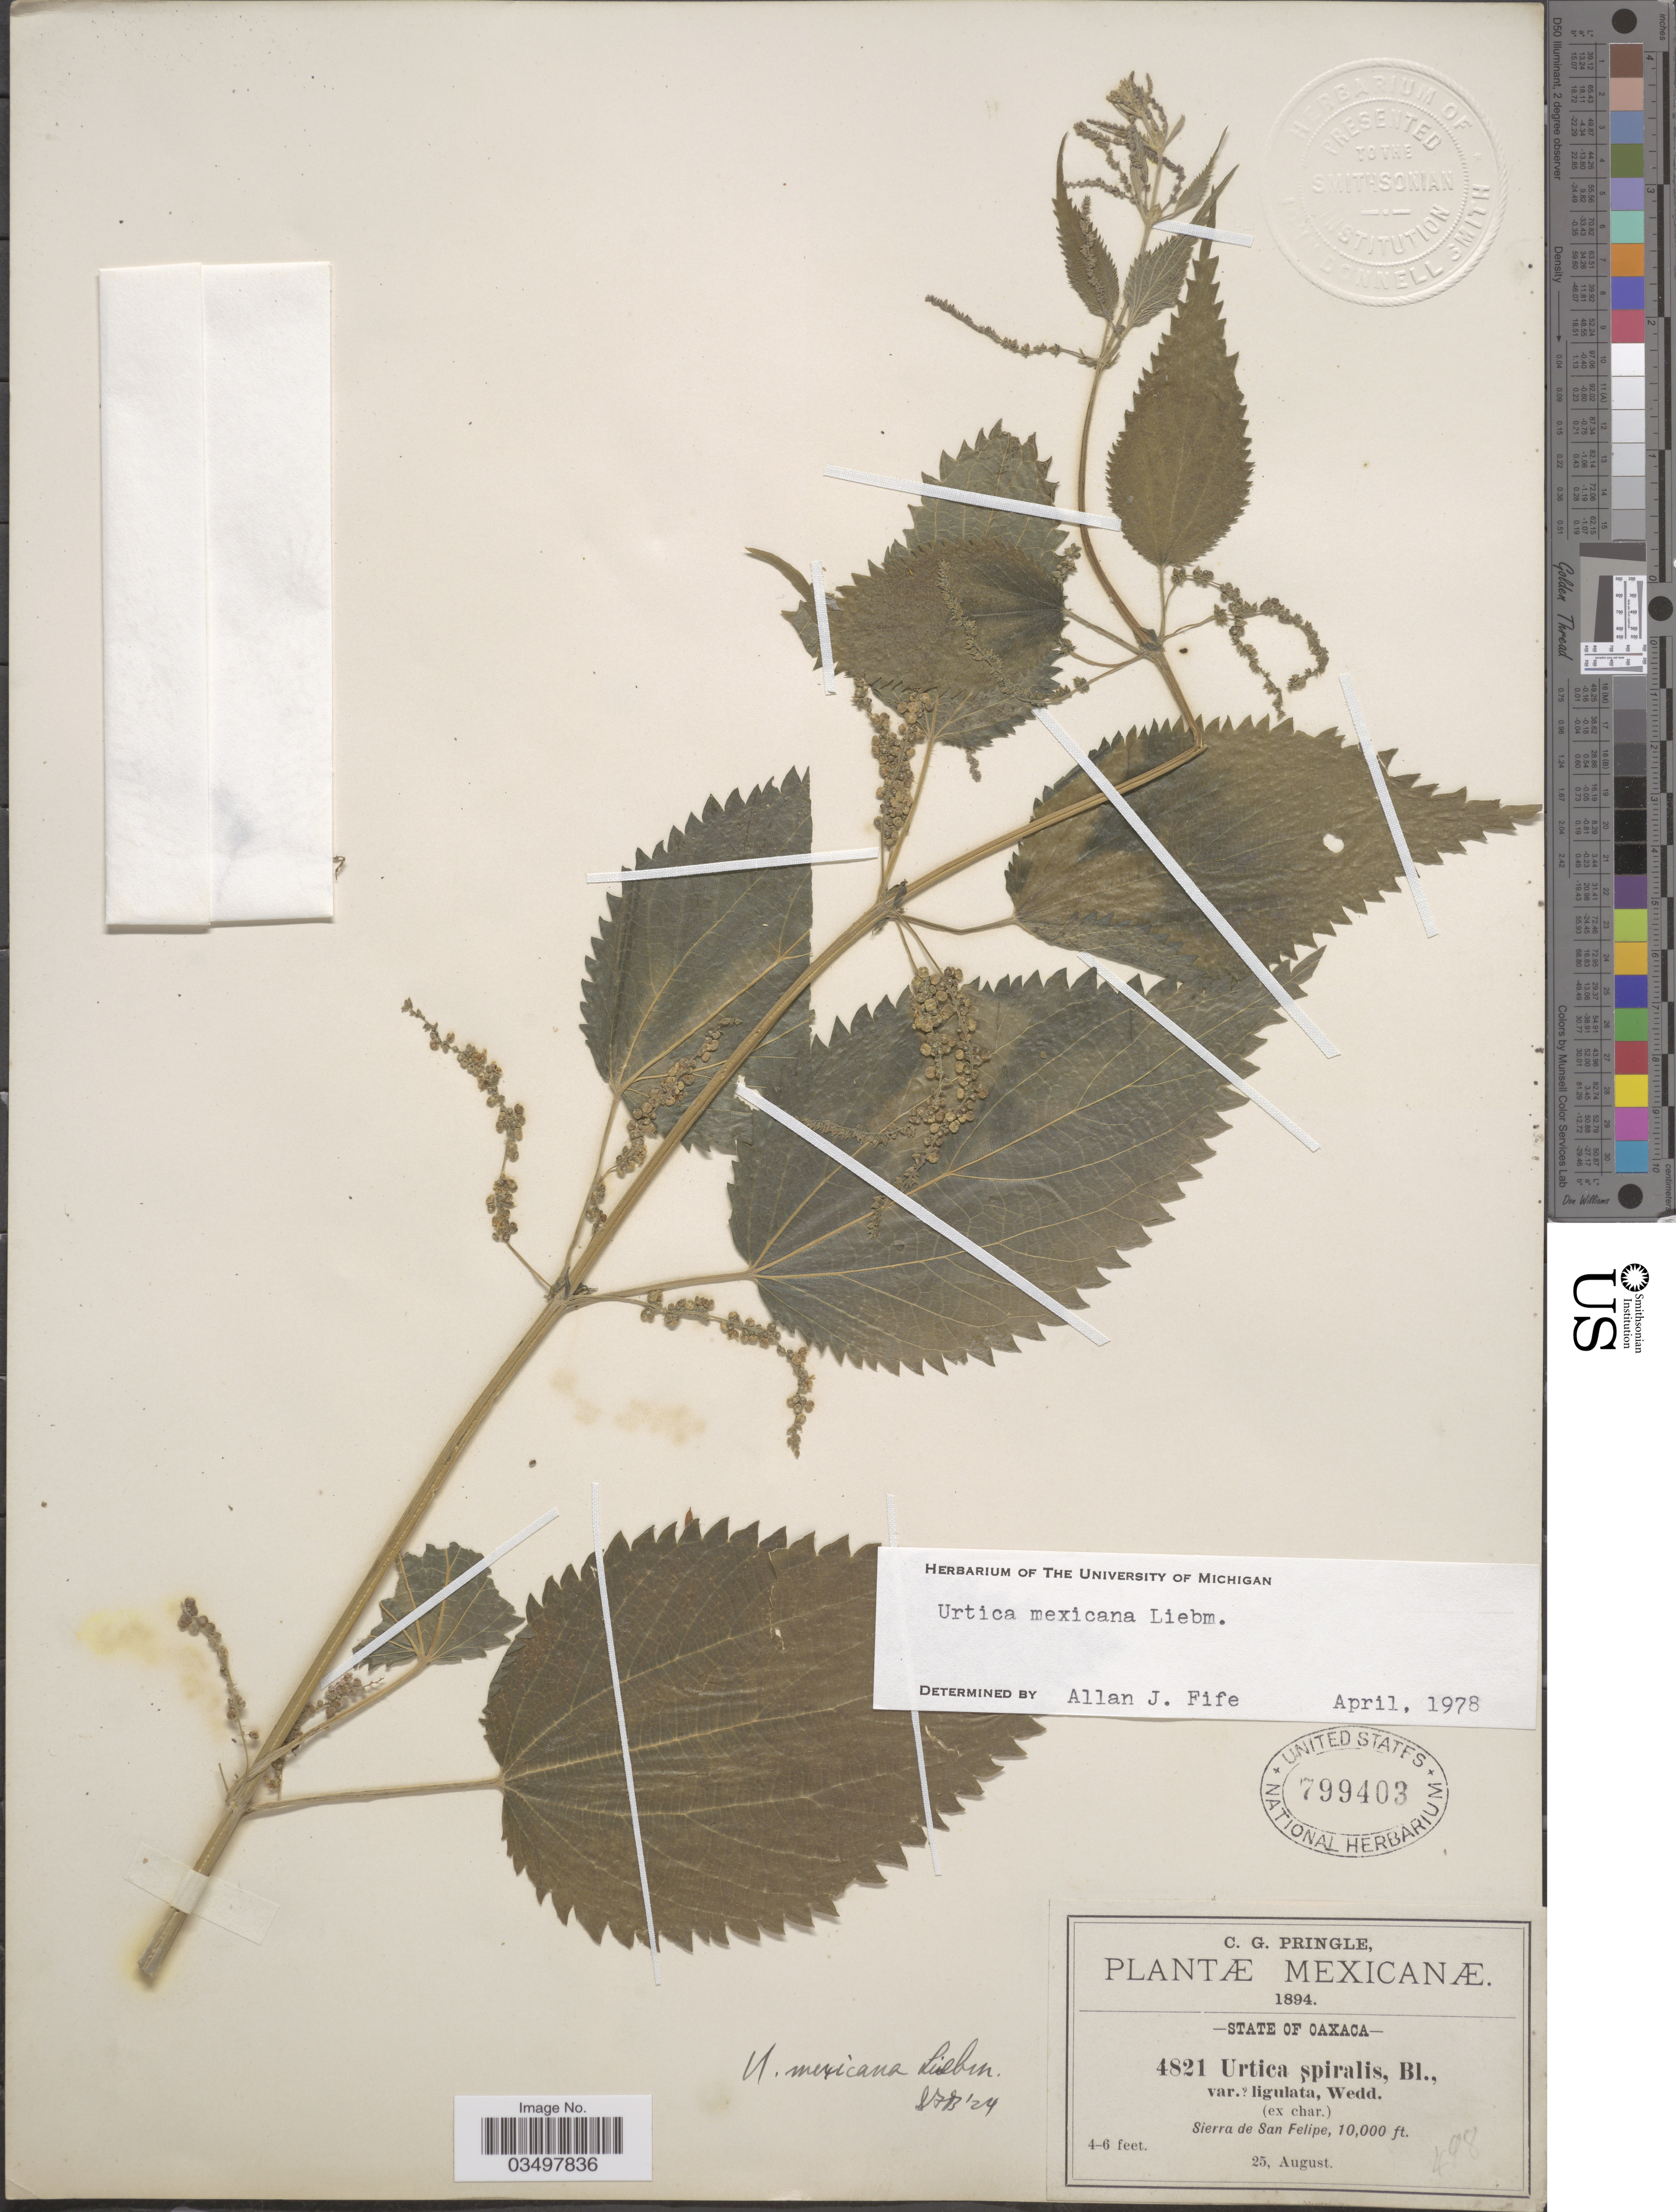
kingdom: Plantae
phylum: Tracheophyta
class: Magnoliopsida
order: Rosales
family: Urticaceae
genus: Urtica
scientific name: Urtica mexicana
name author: Liebm.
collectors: C. G. Pringle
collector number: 4821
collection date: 1894-08-25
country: Mexico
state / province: Oaxaca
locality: Sierra de San Felipe.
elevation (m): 3048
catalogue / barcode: US 799403